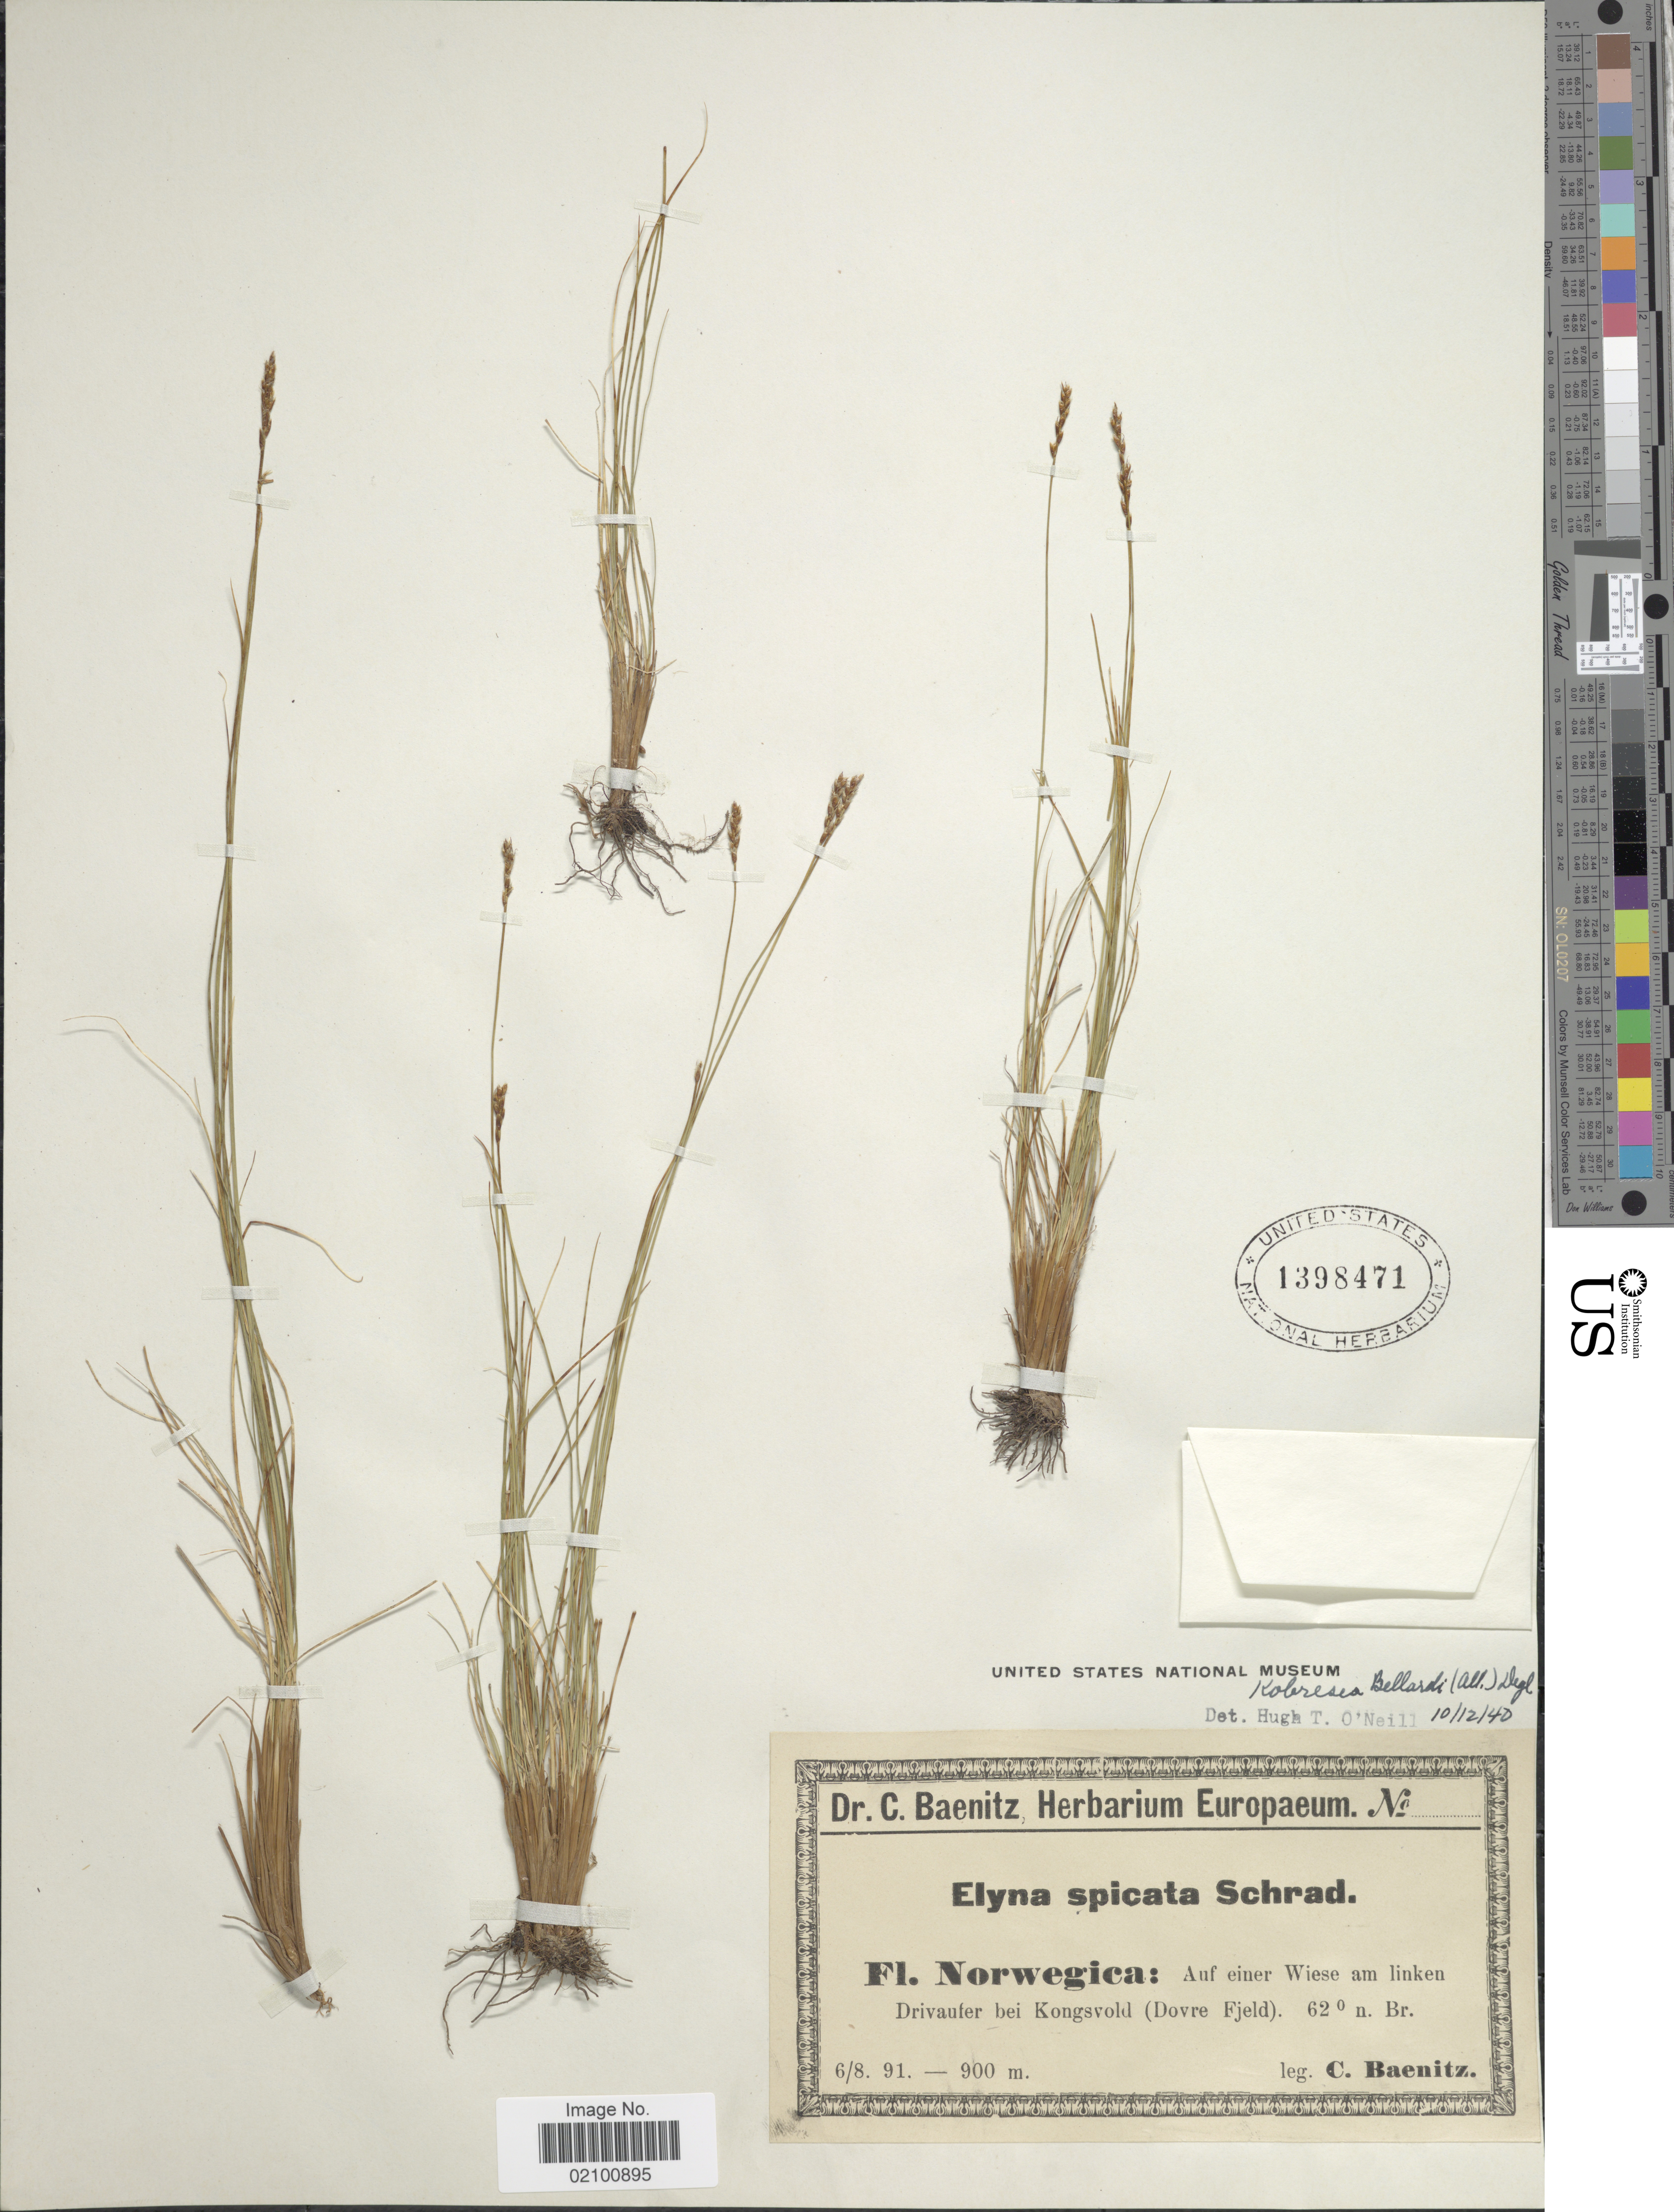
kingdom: Plantae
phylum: Tracheophyta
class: Liliopsida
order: Poales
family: Cyperaceae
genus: Carex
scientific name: Carex myosuroides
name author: Vill.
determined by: Strong, M. T., (US), Smithsonian Institution - National Museum of Natural History (UNITED STATES)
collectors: C. G. Baenitz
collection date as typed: Transcribed d/m/y: 6/8/91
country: Norway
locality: Norwegica, auf einer Wiese am linken Drivauter bei Kongsvold (Dovre Fjeld)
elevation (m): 900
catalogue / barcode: US 1398471